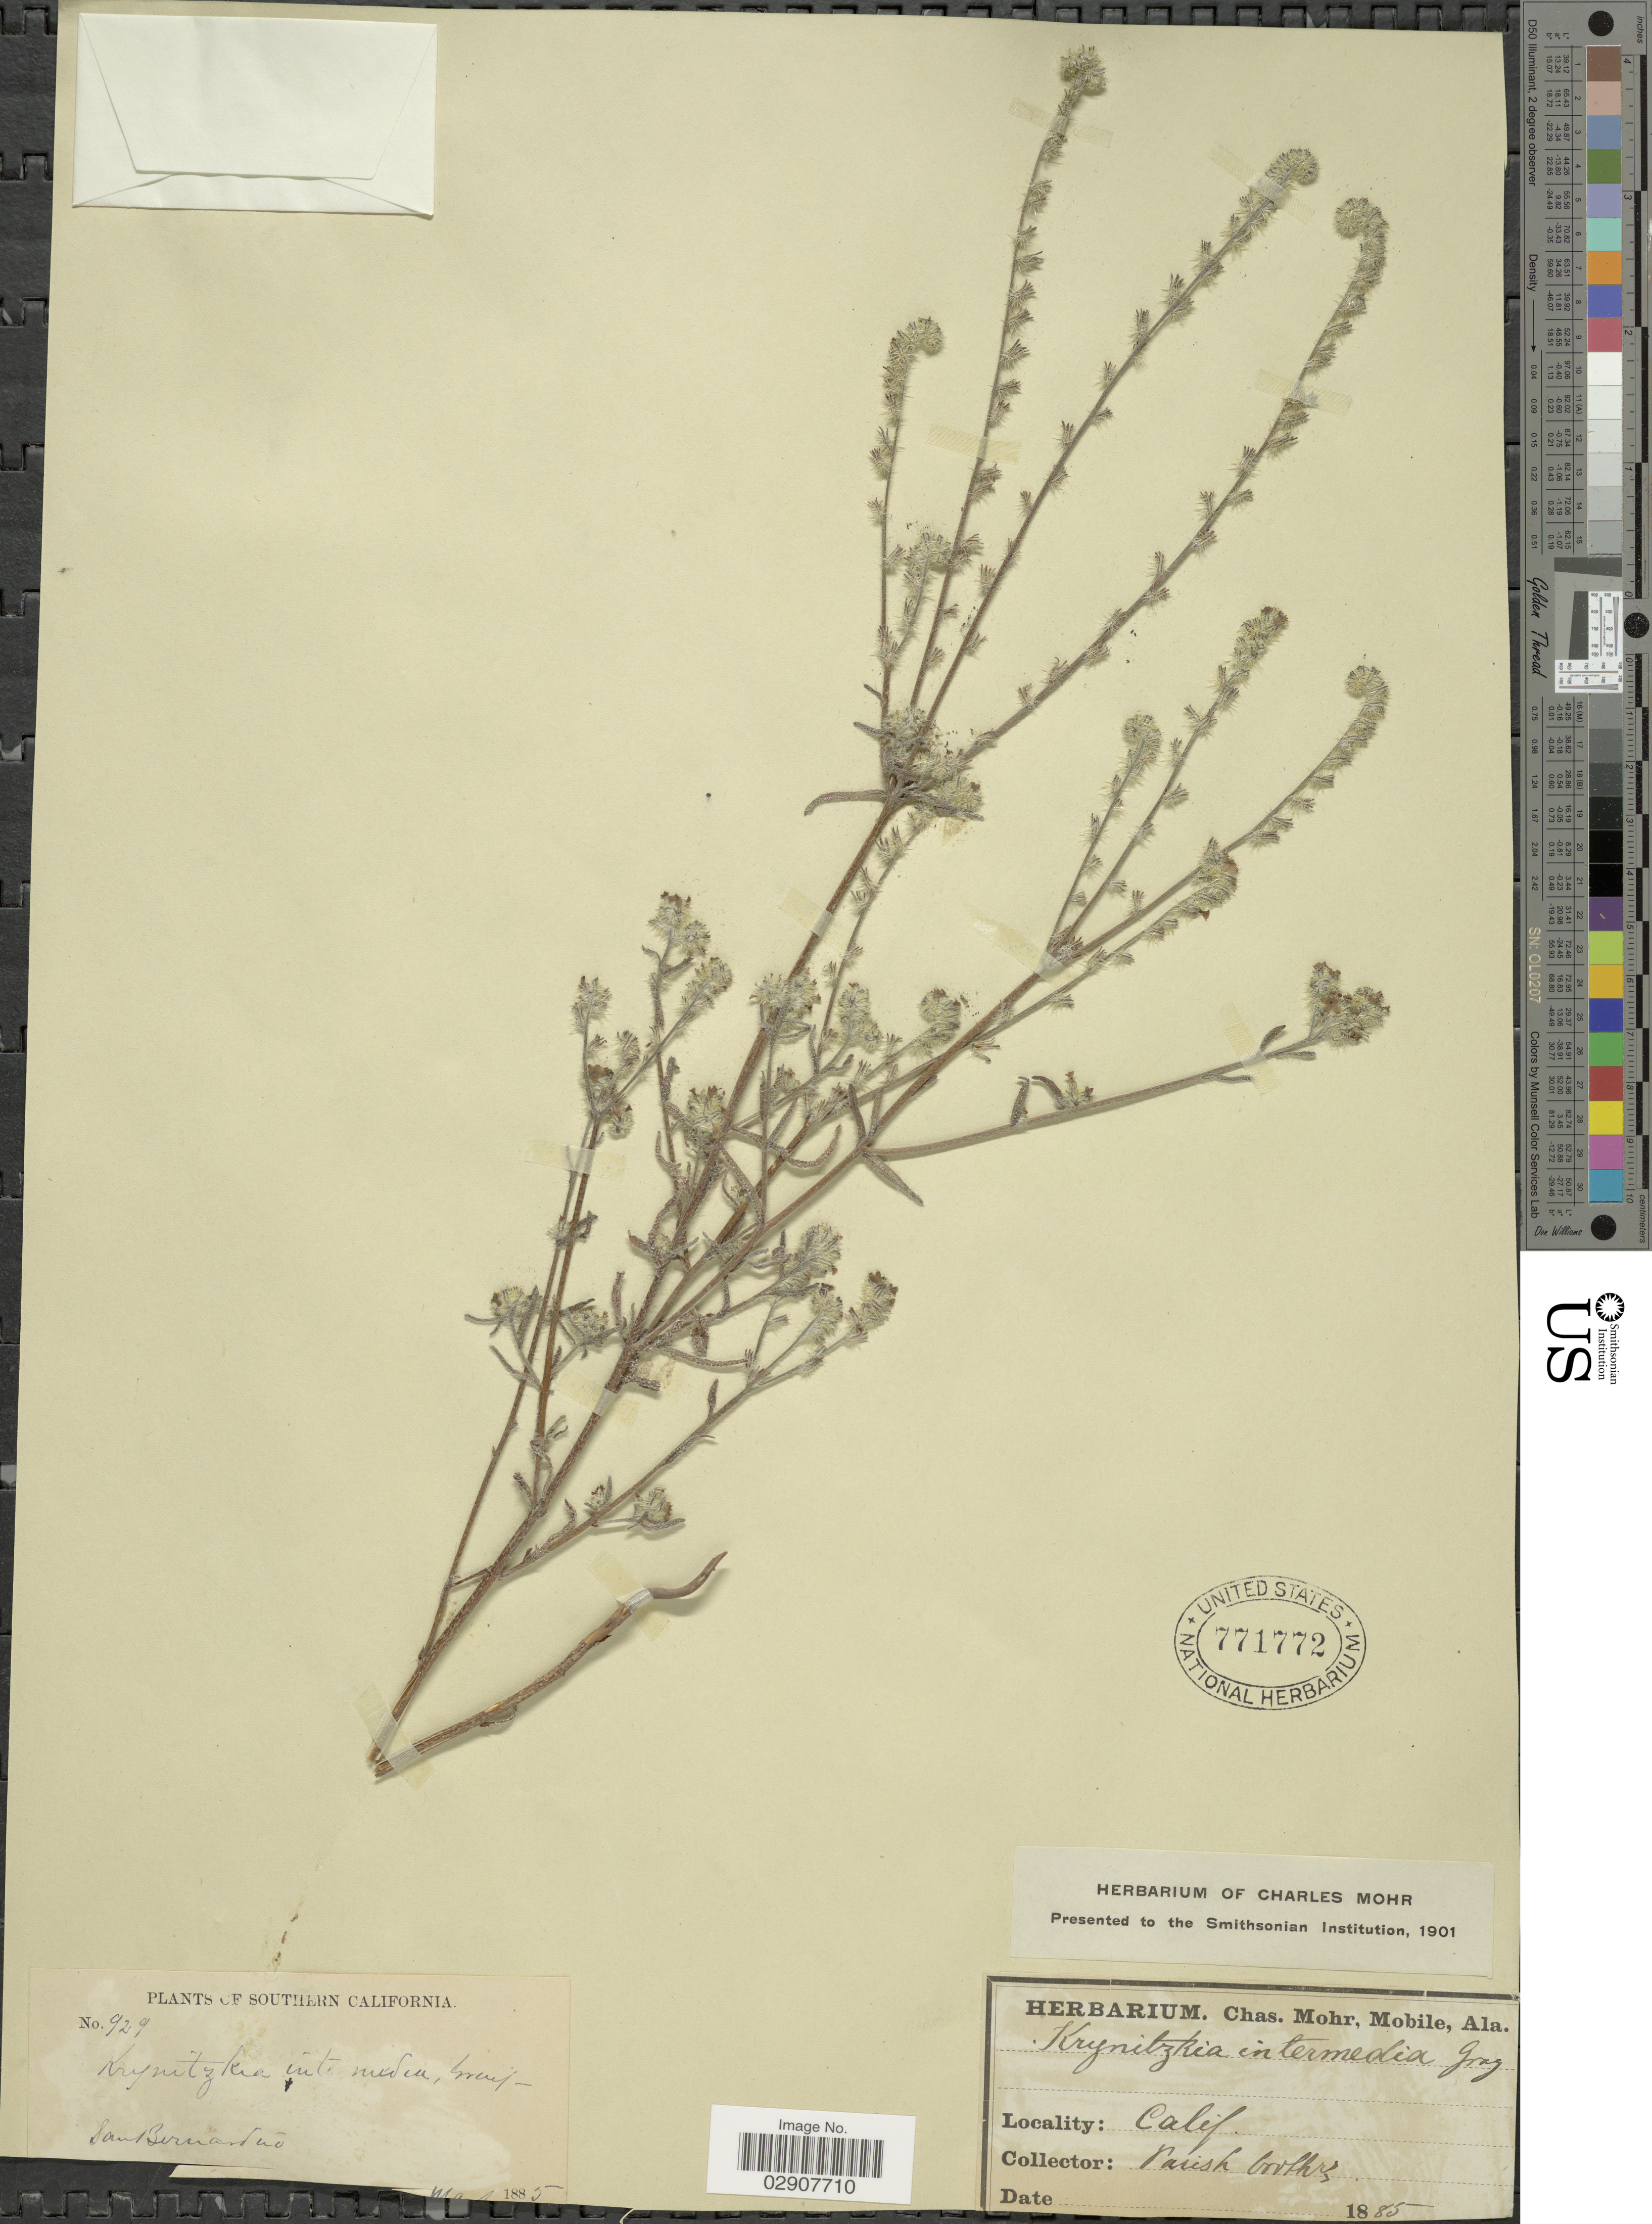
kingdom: Plantae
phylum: Tracheophyta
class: Magnoliopsida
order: Boraginales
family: Boraginaceae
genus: Cryptantha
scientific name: Cryptantha intermedia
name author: (A. Gray) Greene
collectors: Parish Bros.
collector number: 929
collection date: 1885-03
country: United States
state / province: California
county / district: San Bernardino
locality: Southern California, San Bernardino.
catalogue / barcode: US 771772